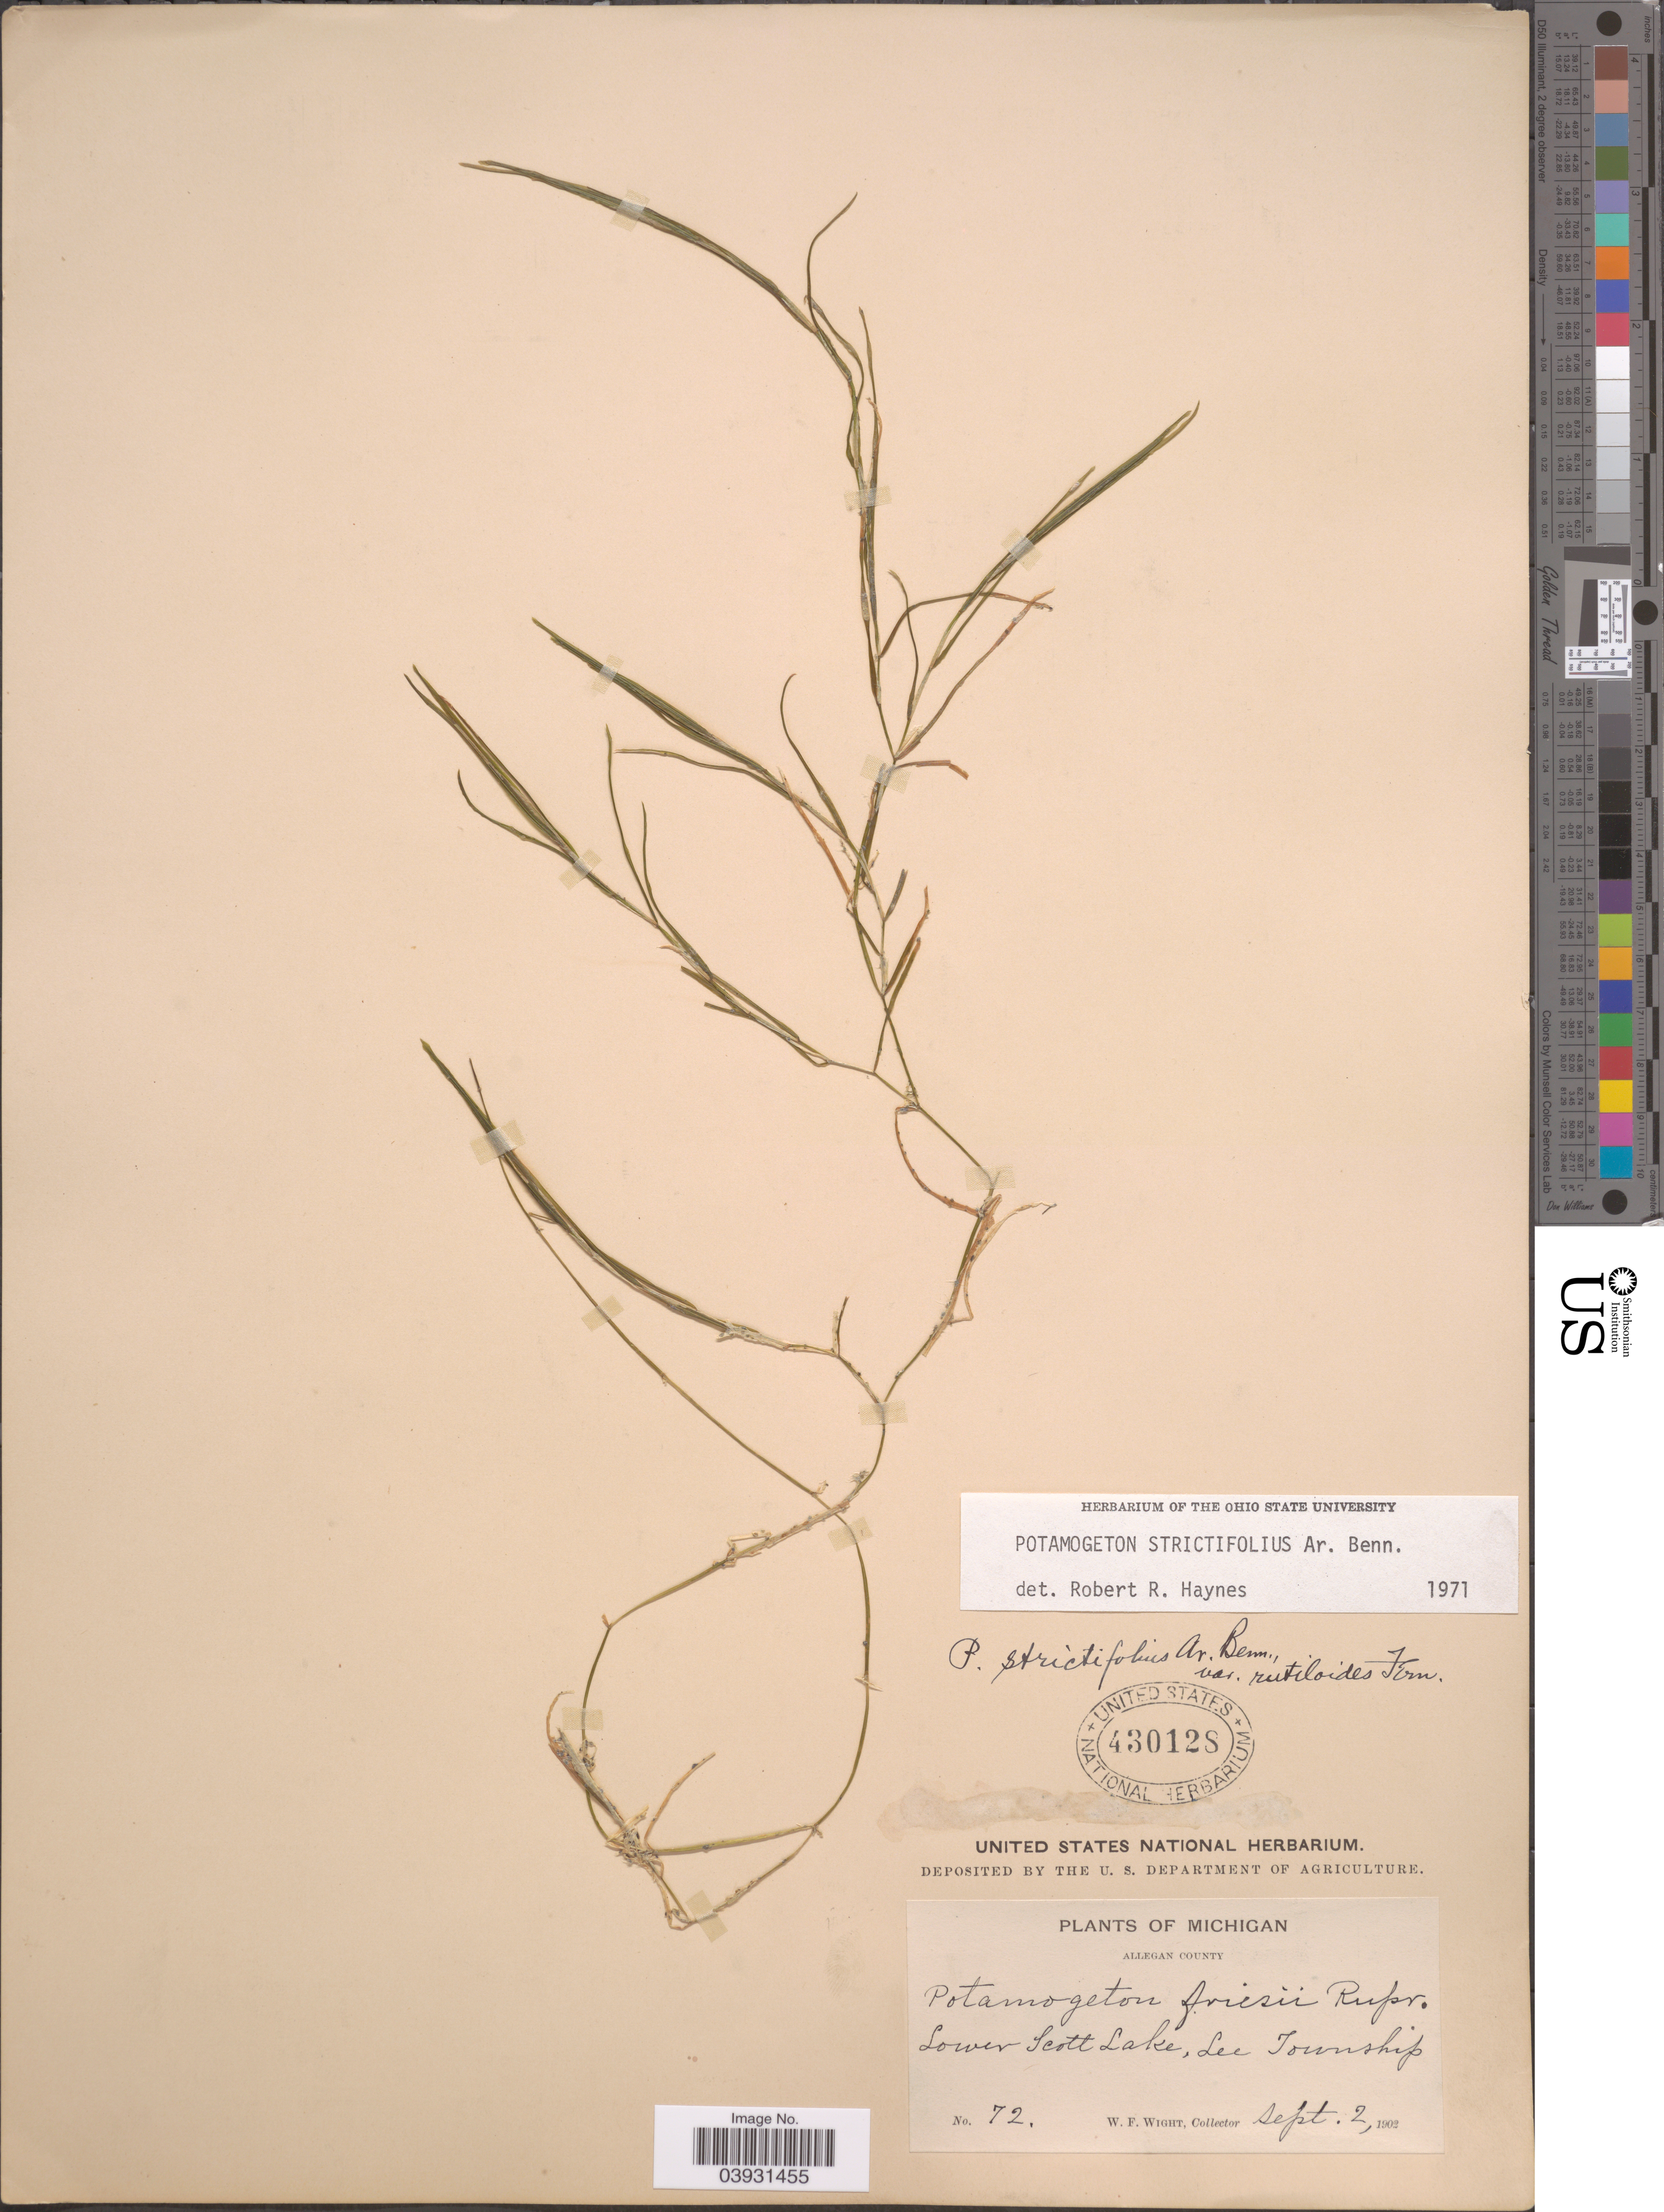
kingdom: Plantae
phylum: Tracheophyta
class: Liliopsida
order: Alismatales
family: Potamogetonaceae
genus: Potamogeton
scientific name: Potamogeton strictifolius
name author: A. Benn.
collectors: W. Wight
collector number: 72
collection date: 1902-09-02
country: United States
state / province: Michigan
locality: Allegan County. Lower Scott Lake, Lee Township.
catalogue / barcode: US 430128